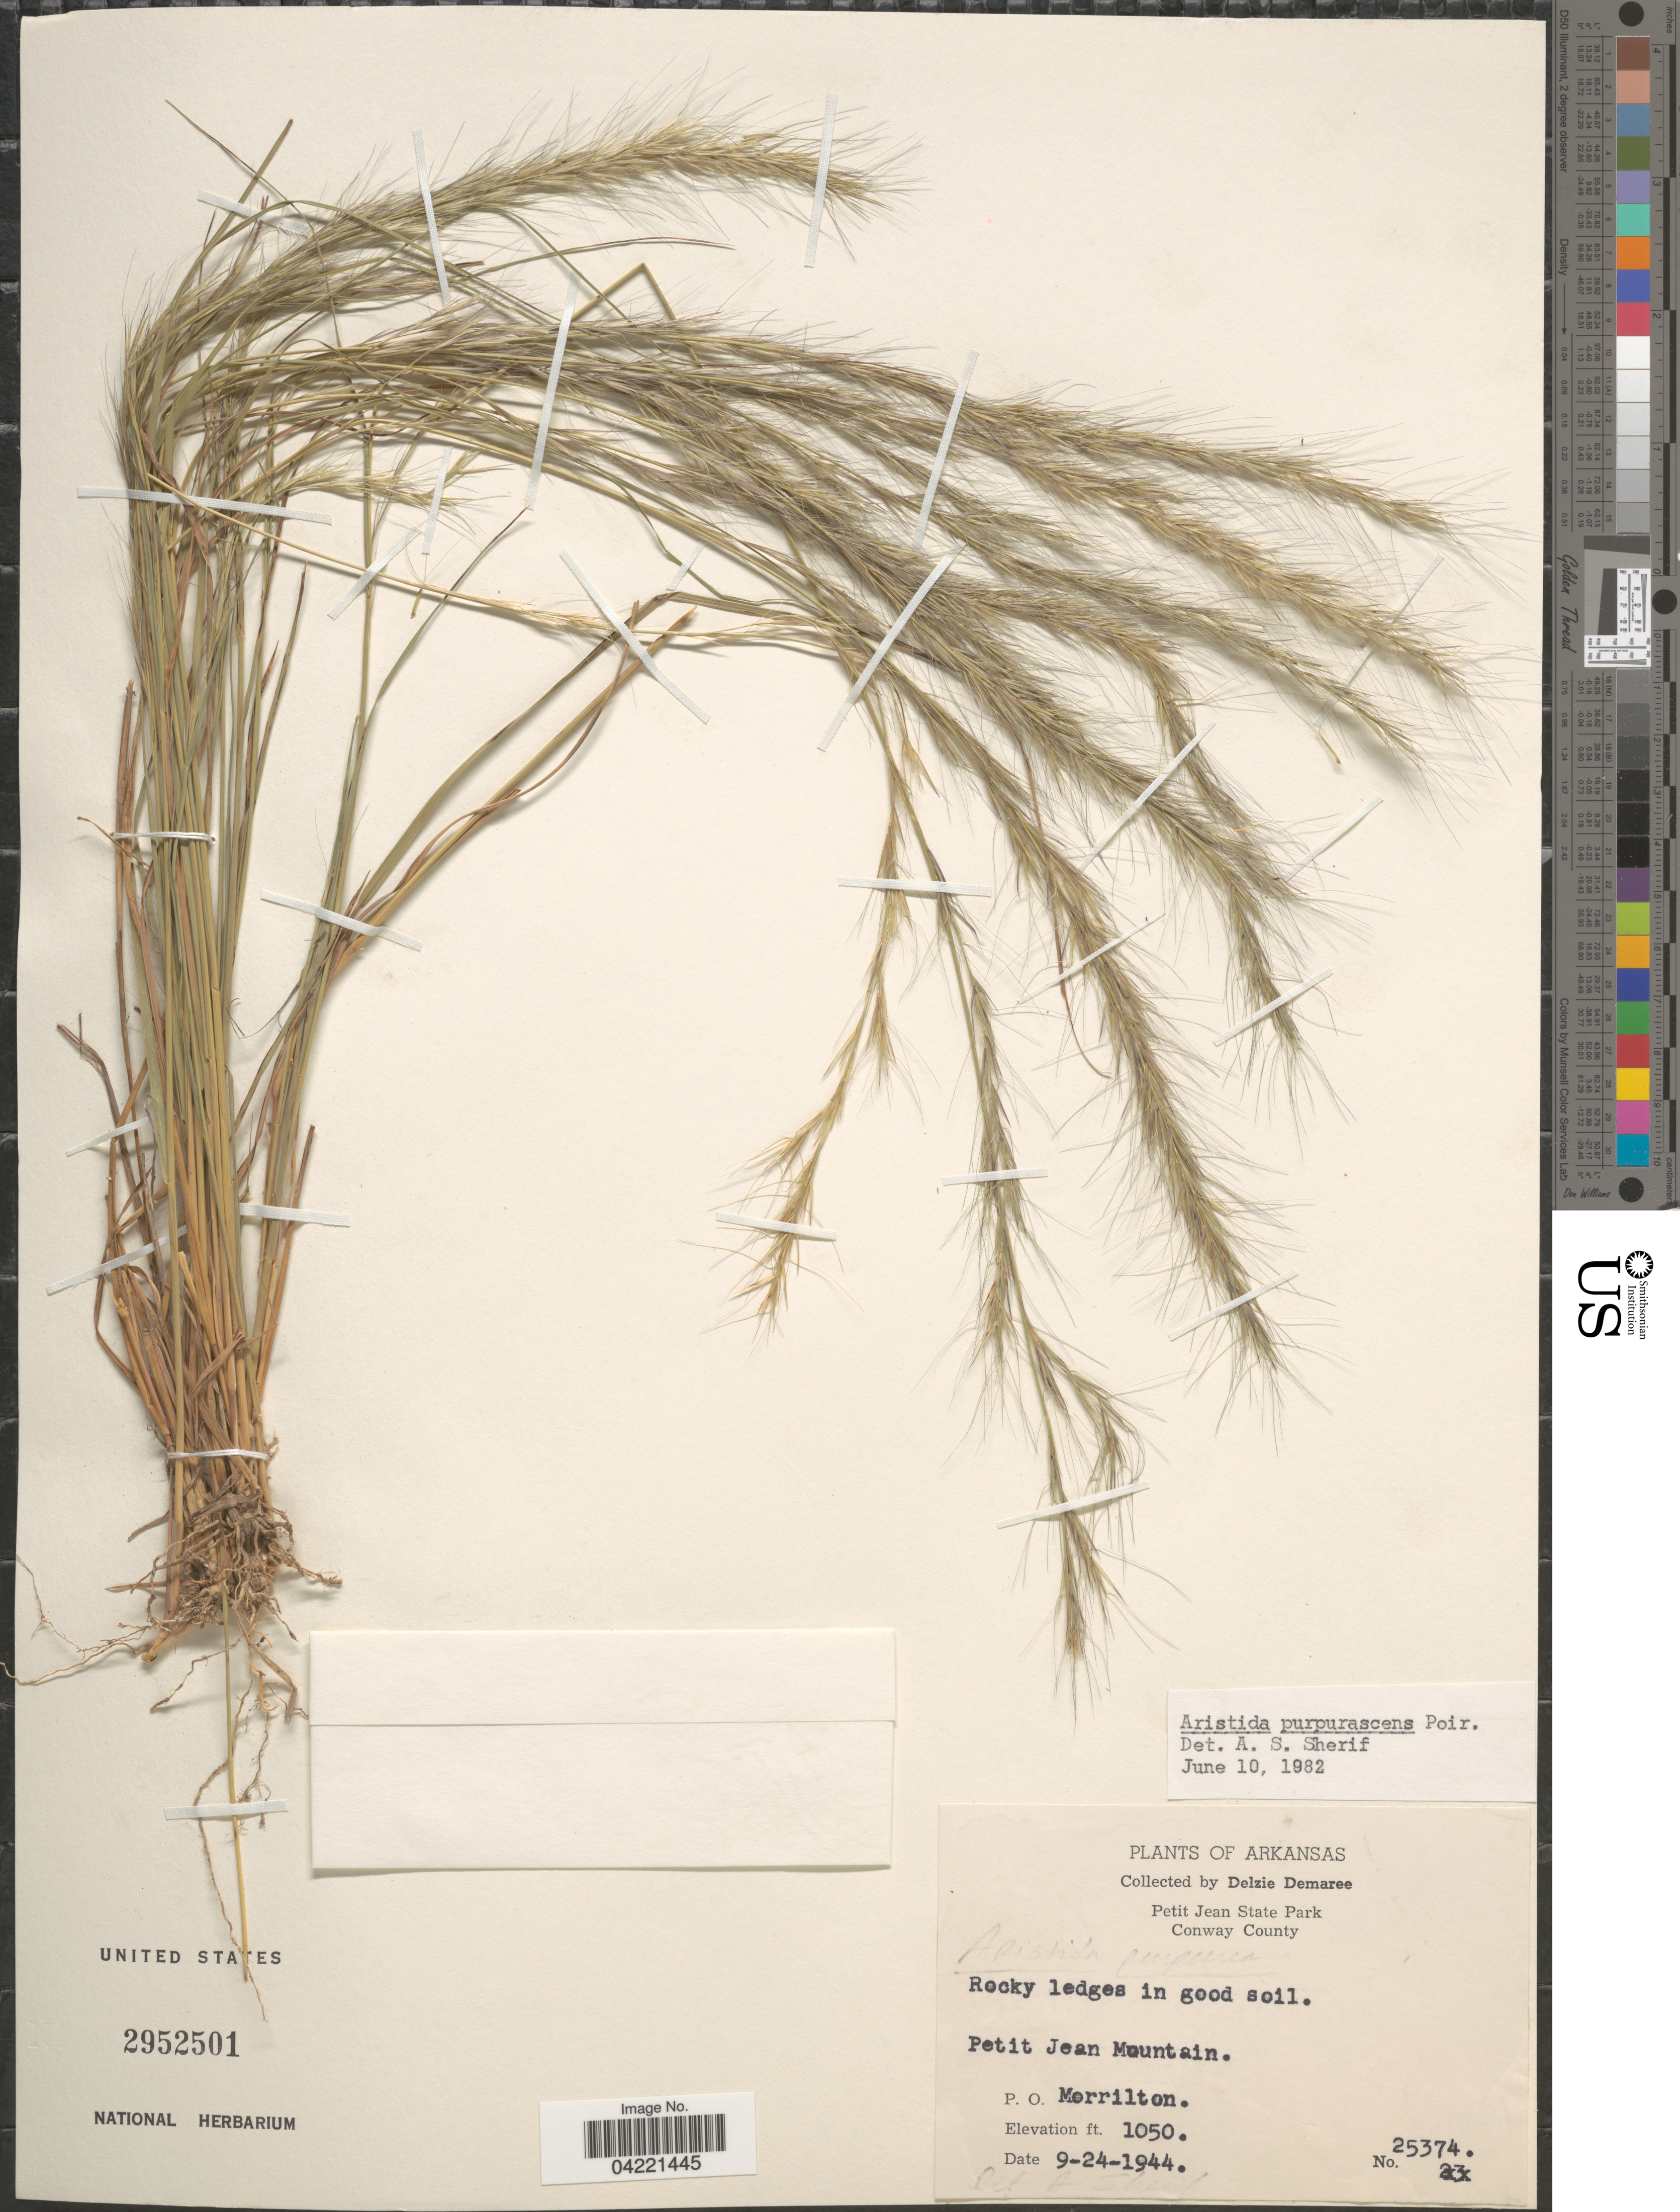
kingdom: Plantae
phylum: Tracheophyta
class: Liliopsida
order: Poales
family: Poaceae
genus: Aristida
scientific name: Aristida purpurascens var. purpurescens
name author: Poir.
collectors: D. Demaree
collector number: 25374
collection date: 1944-09-24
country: United States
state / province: Arkansas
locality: Petit Jean State Park. Conway County. Petit Jean Mountain. P. O. Morrilton.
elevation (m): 320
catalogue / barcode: US 2952501